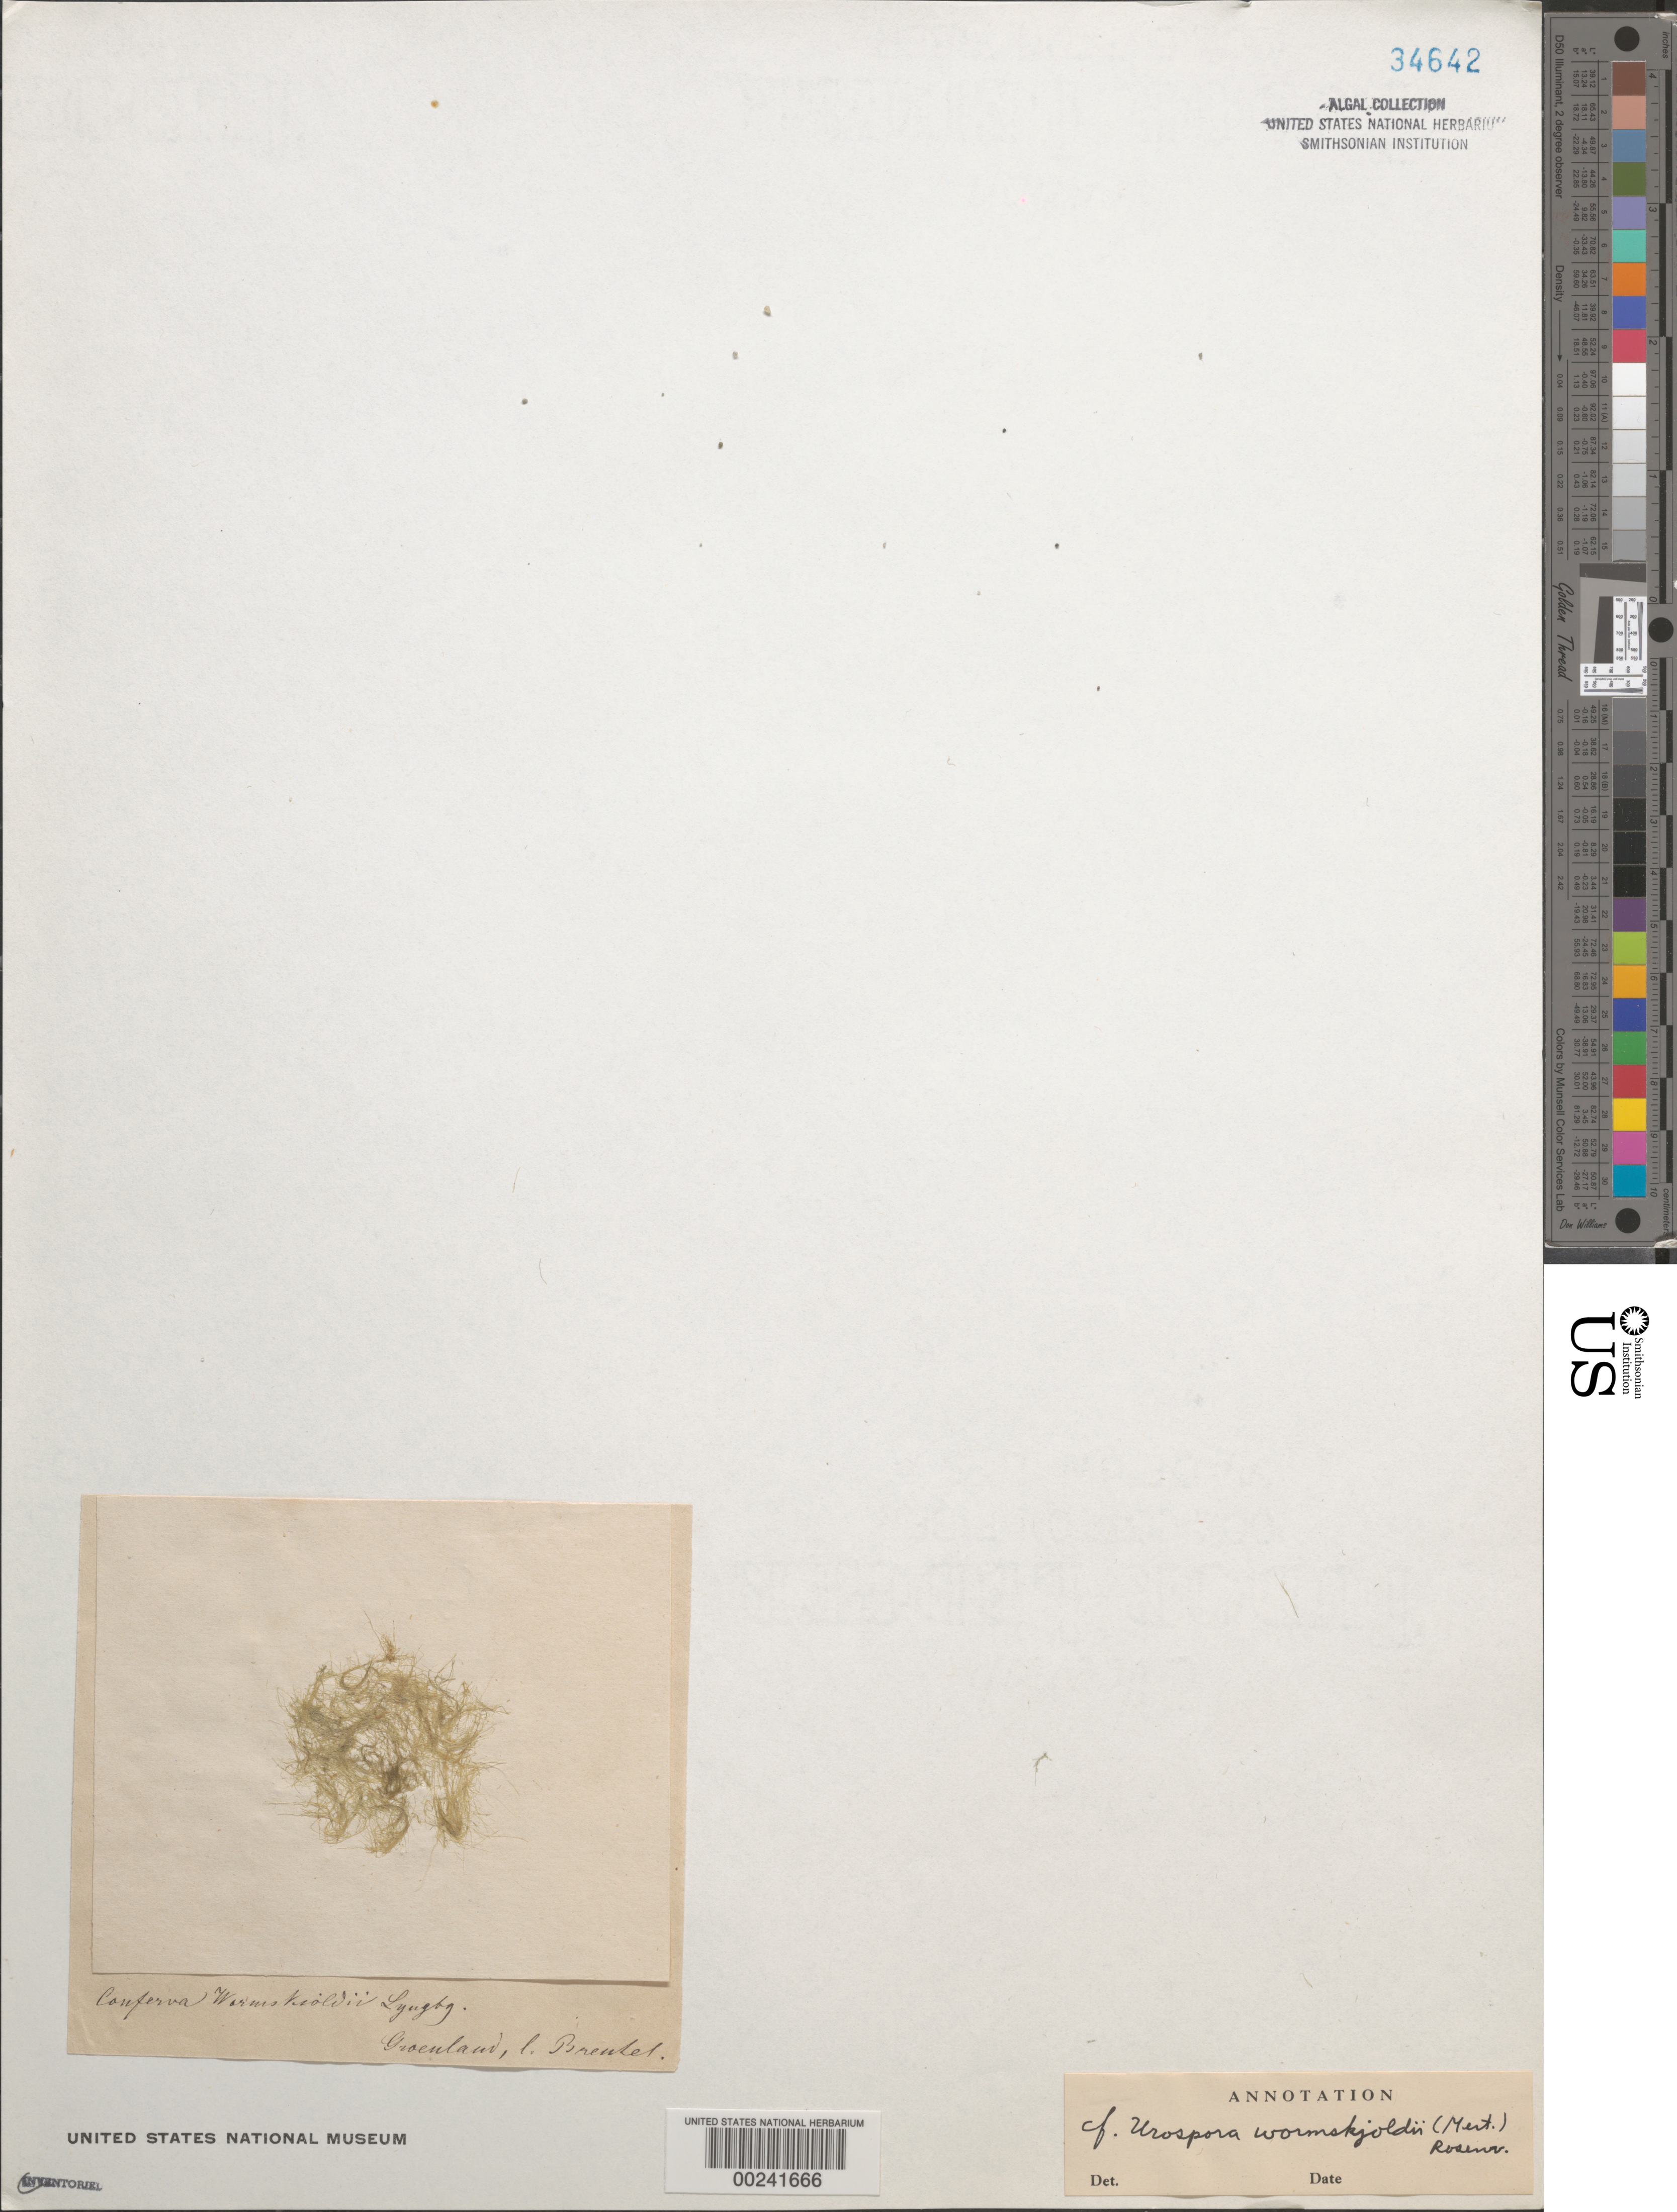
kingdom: Plantae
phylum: Chlorophyta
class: Ulvophyceae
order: Ulotrichales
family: Ulotrichaceae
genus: Urospora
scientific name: Urospora wormskjoldii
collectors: J. Breutel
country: Greenland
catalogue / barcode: US 34642